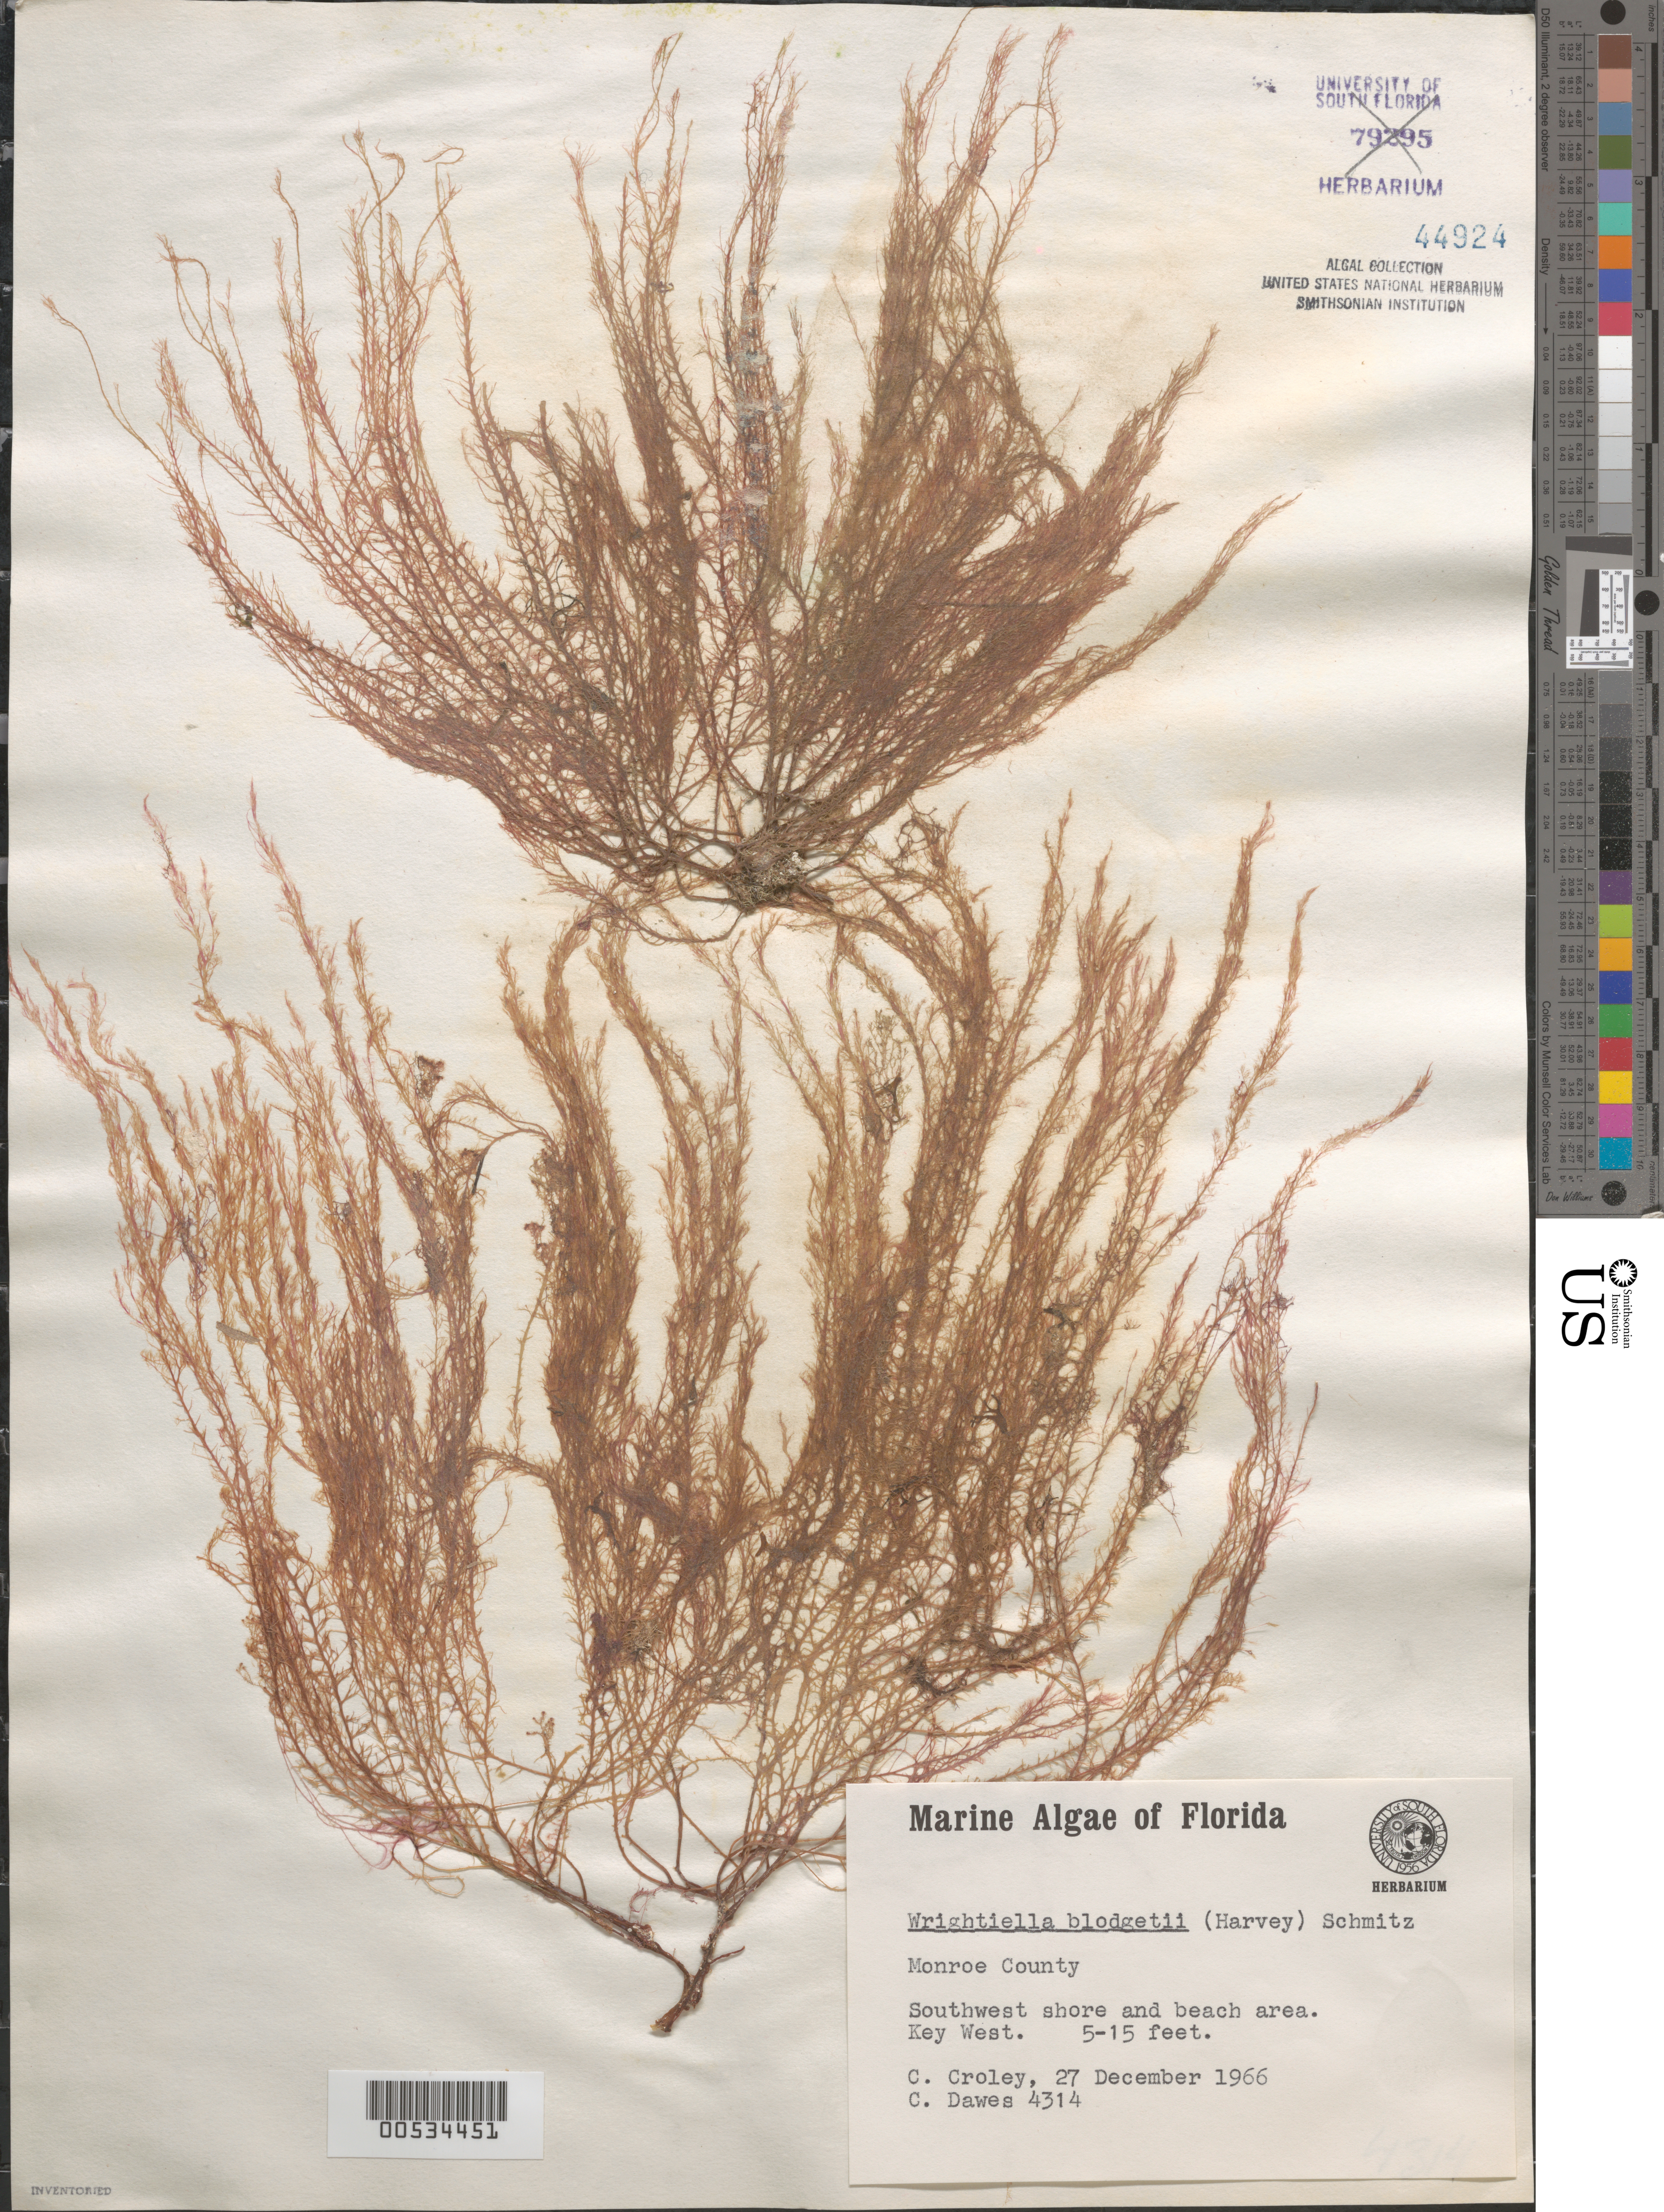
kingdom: Plantae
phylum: Rhodophyta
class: Florideophyceae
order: Ceramiales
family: Rhodomelaceae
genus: Wrightiella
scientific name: Wrightiella blodgettii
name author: (Harv.) F. Schmitz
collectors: F. C. Croley & C. Dawes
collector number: Cjd 4314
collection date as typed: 27 Dec 1966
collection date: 1966-12-27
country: United States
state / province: Florida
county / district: Monroe County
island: Key West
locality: Southwest shore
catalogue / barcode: US 44924